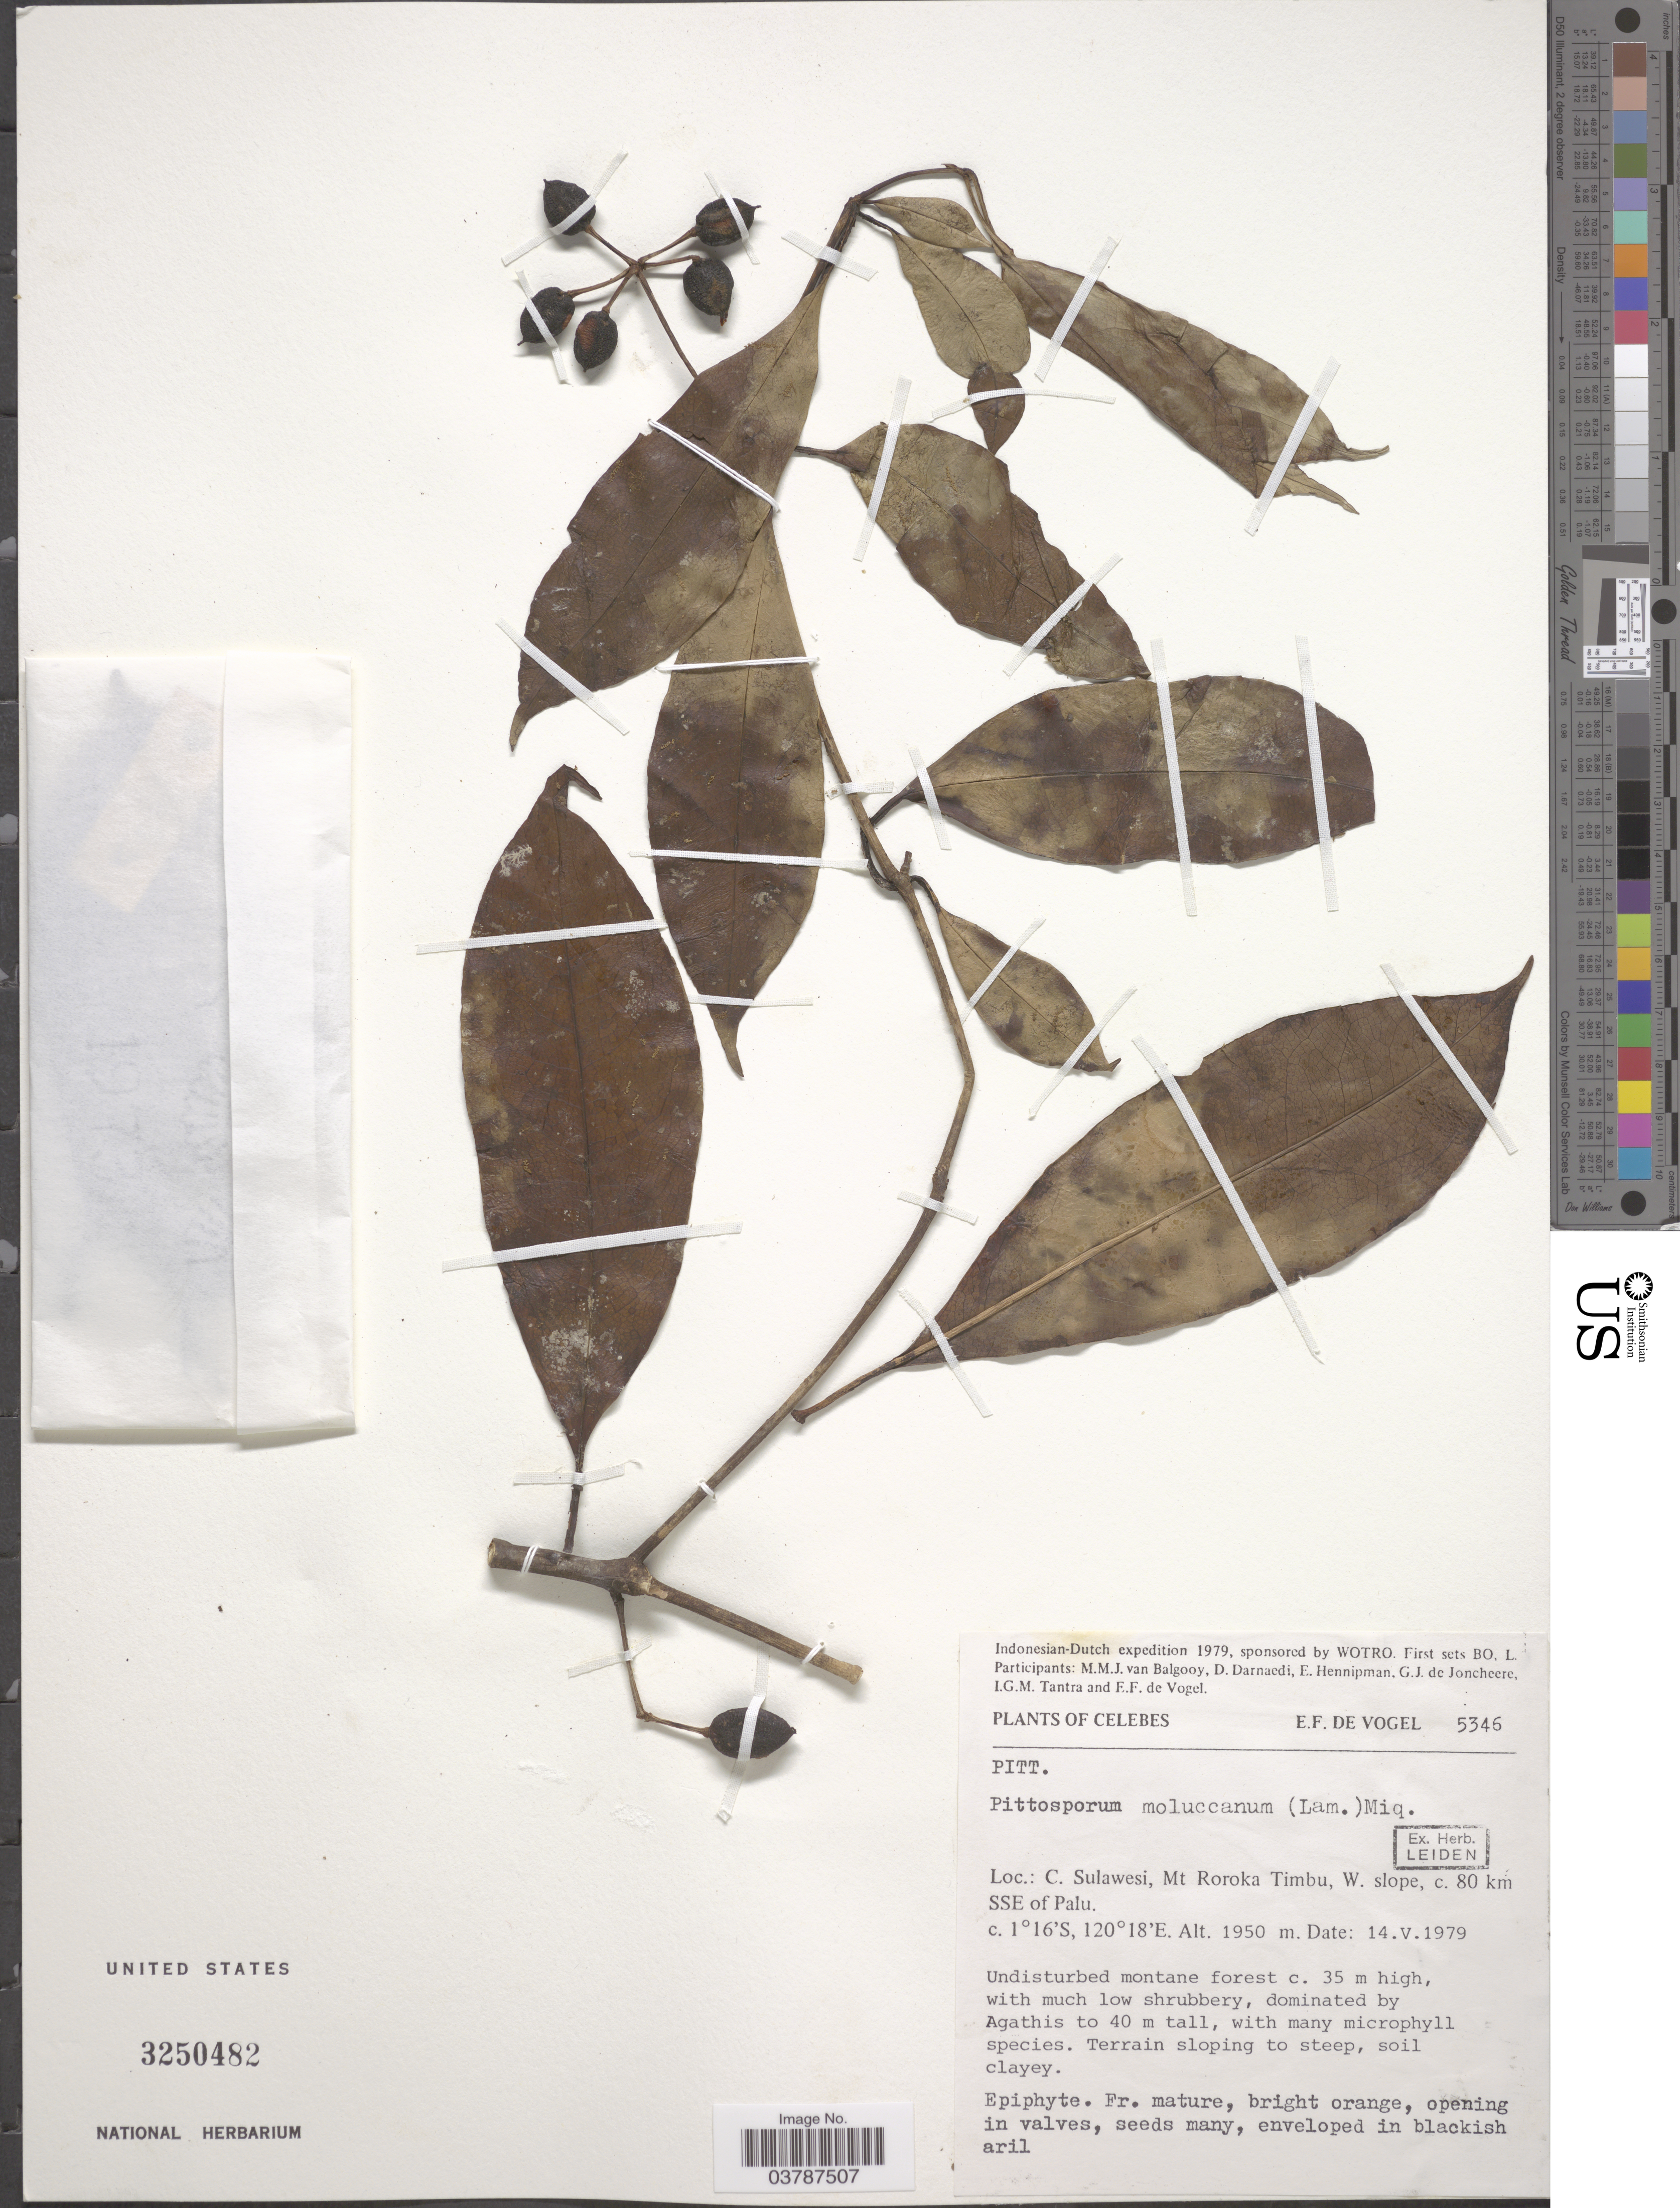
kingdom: Plantae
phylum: Tracheophyta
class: Magnoliopsida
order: Apiales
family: Pittosporaceae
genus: Pittosporum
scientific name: Pittosporum moluccanum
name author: (Lam.) Miq.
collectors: E. F. de Vogel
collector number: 5346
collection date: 1979-05-14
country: Indonesia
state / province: Sulawesi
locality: Celebes. C. Sulawesi, Mt. Roroka Timbu, W. slope, c. 80 km SSE of Palu.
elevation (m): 1950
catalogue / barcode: US 3250482